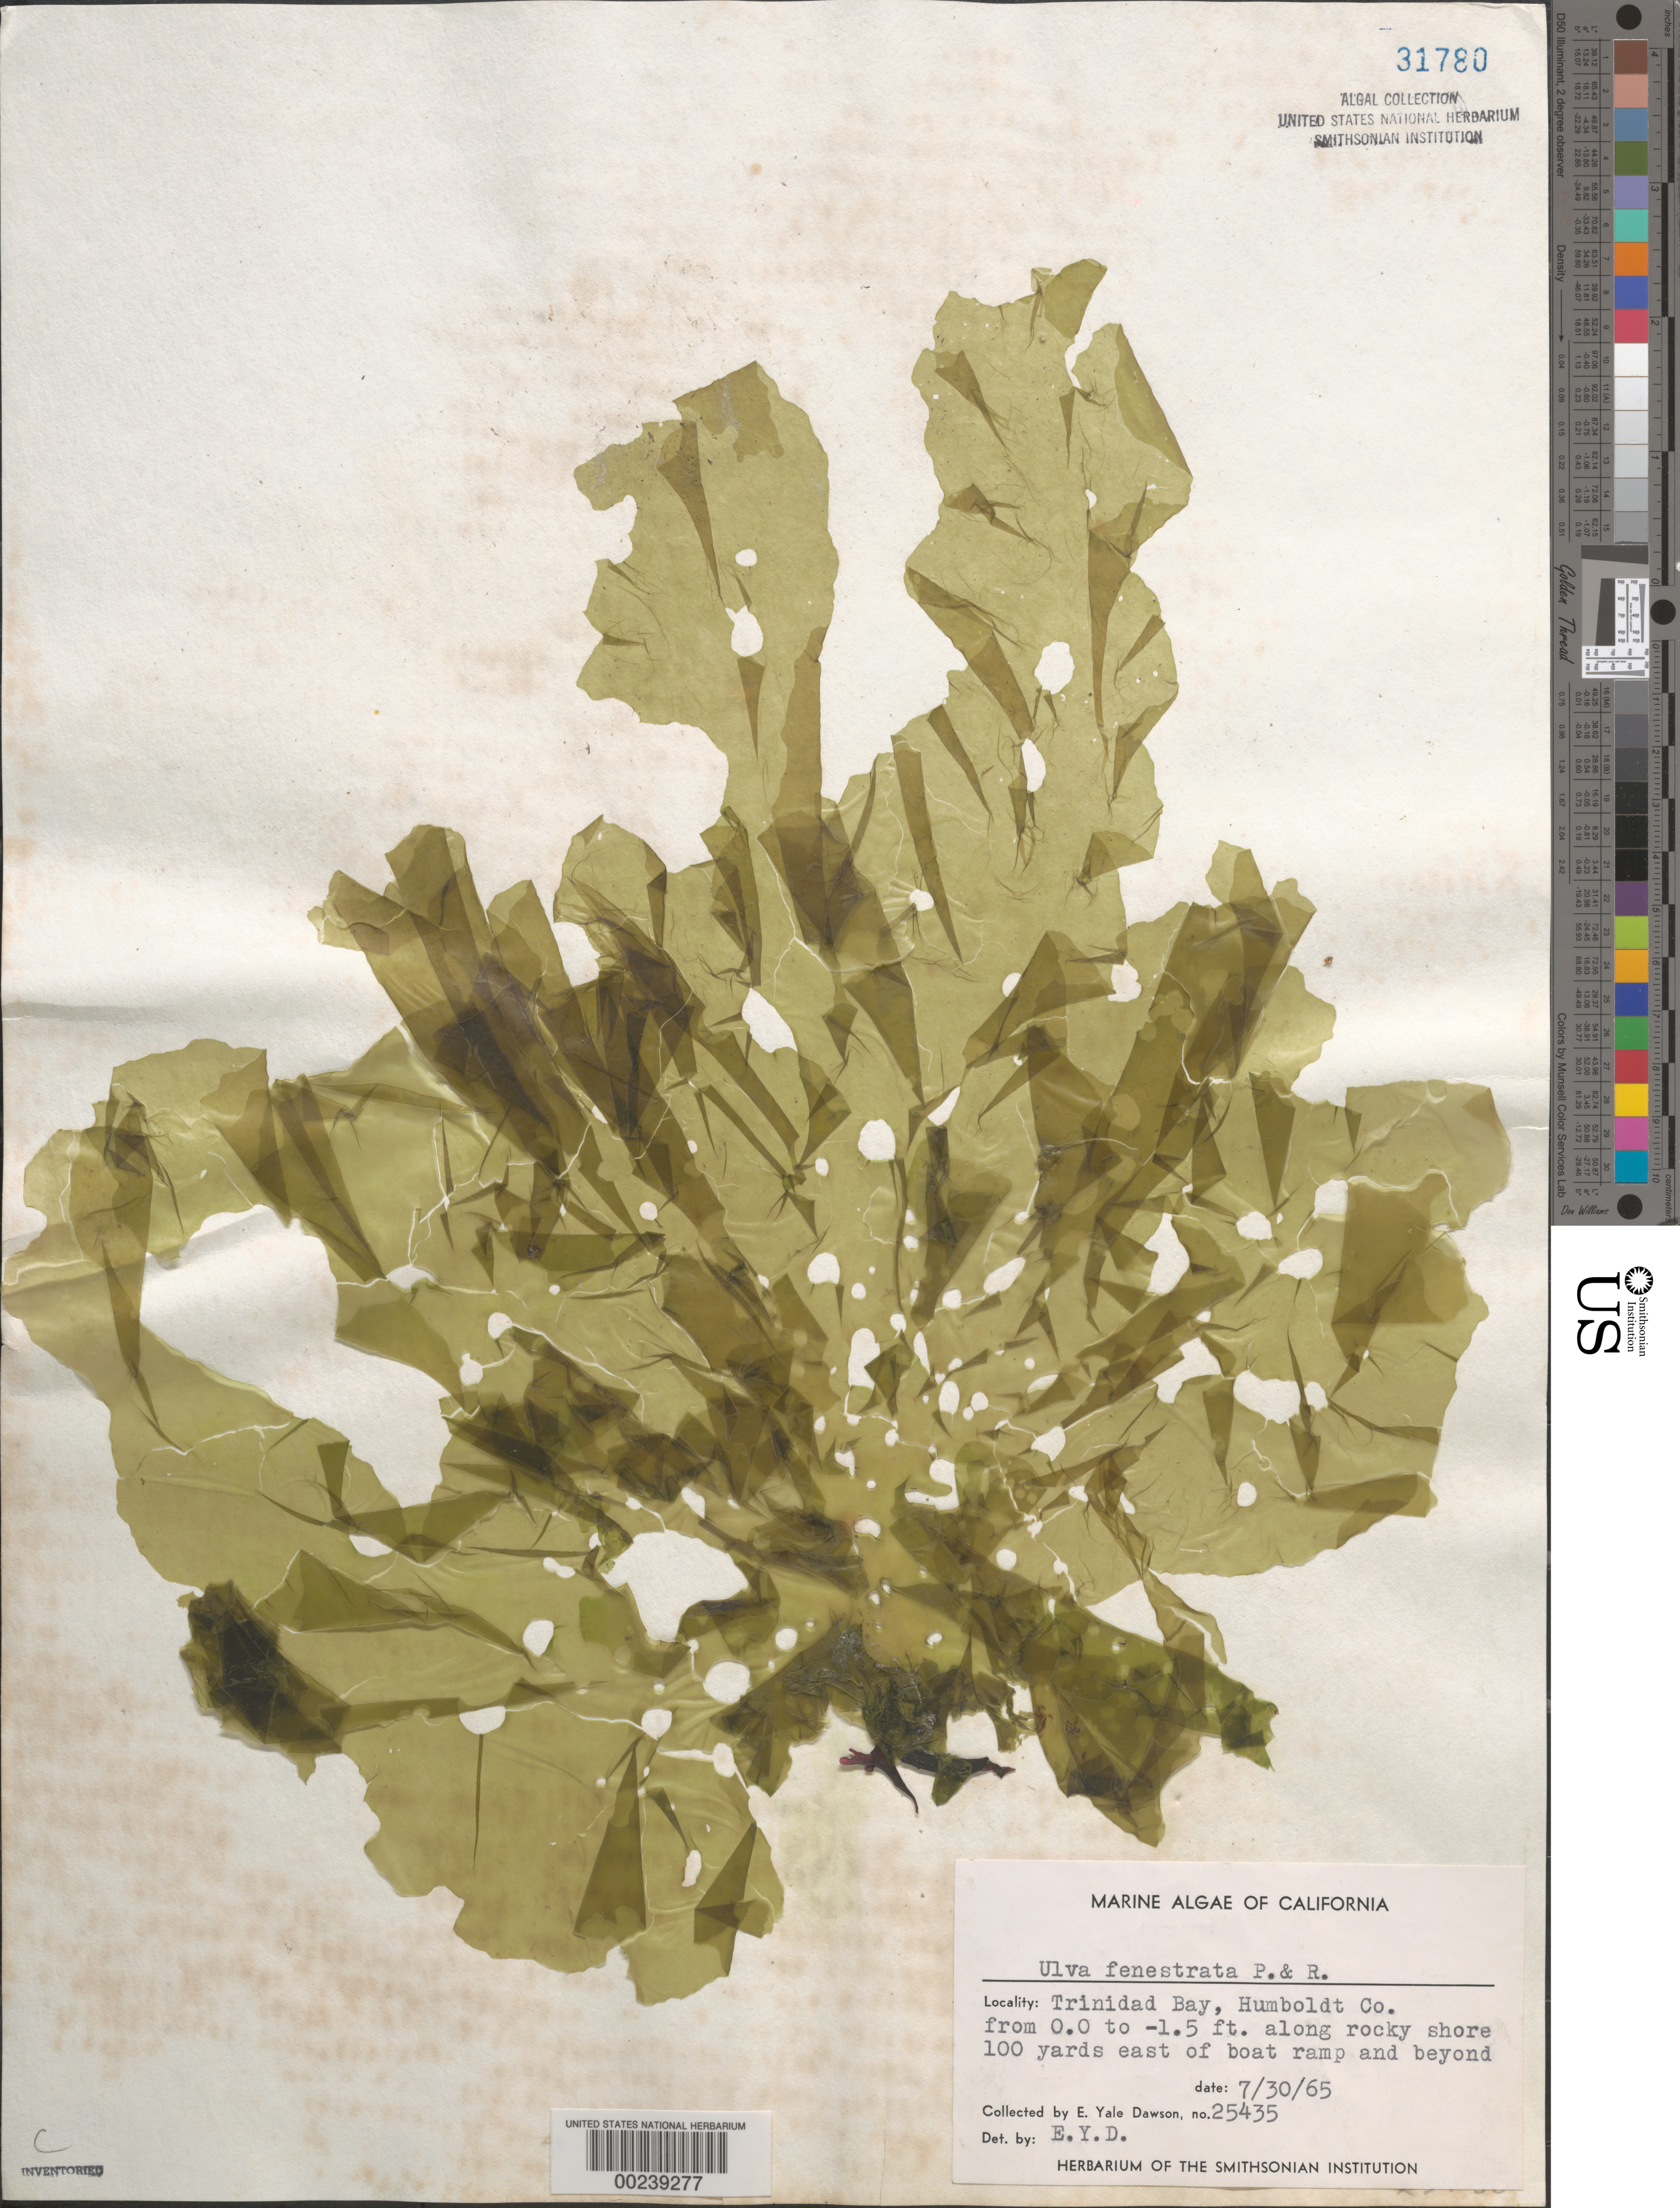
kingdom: Plantae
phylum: Chlorophyta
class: Ulvophyceae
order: Ulvales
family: Ulvaceae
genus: Ulva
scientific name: Ulva fenestrata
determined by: Dawson, E. Y.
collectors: E. Y. Dawson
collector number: EYD 25435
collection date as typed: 30 Jul 1965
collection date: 1965-07-30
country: United States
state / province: California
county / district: Humboldt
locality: Trinidad Bay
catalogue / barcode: US 31780